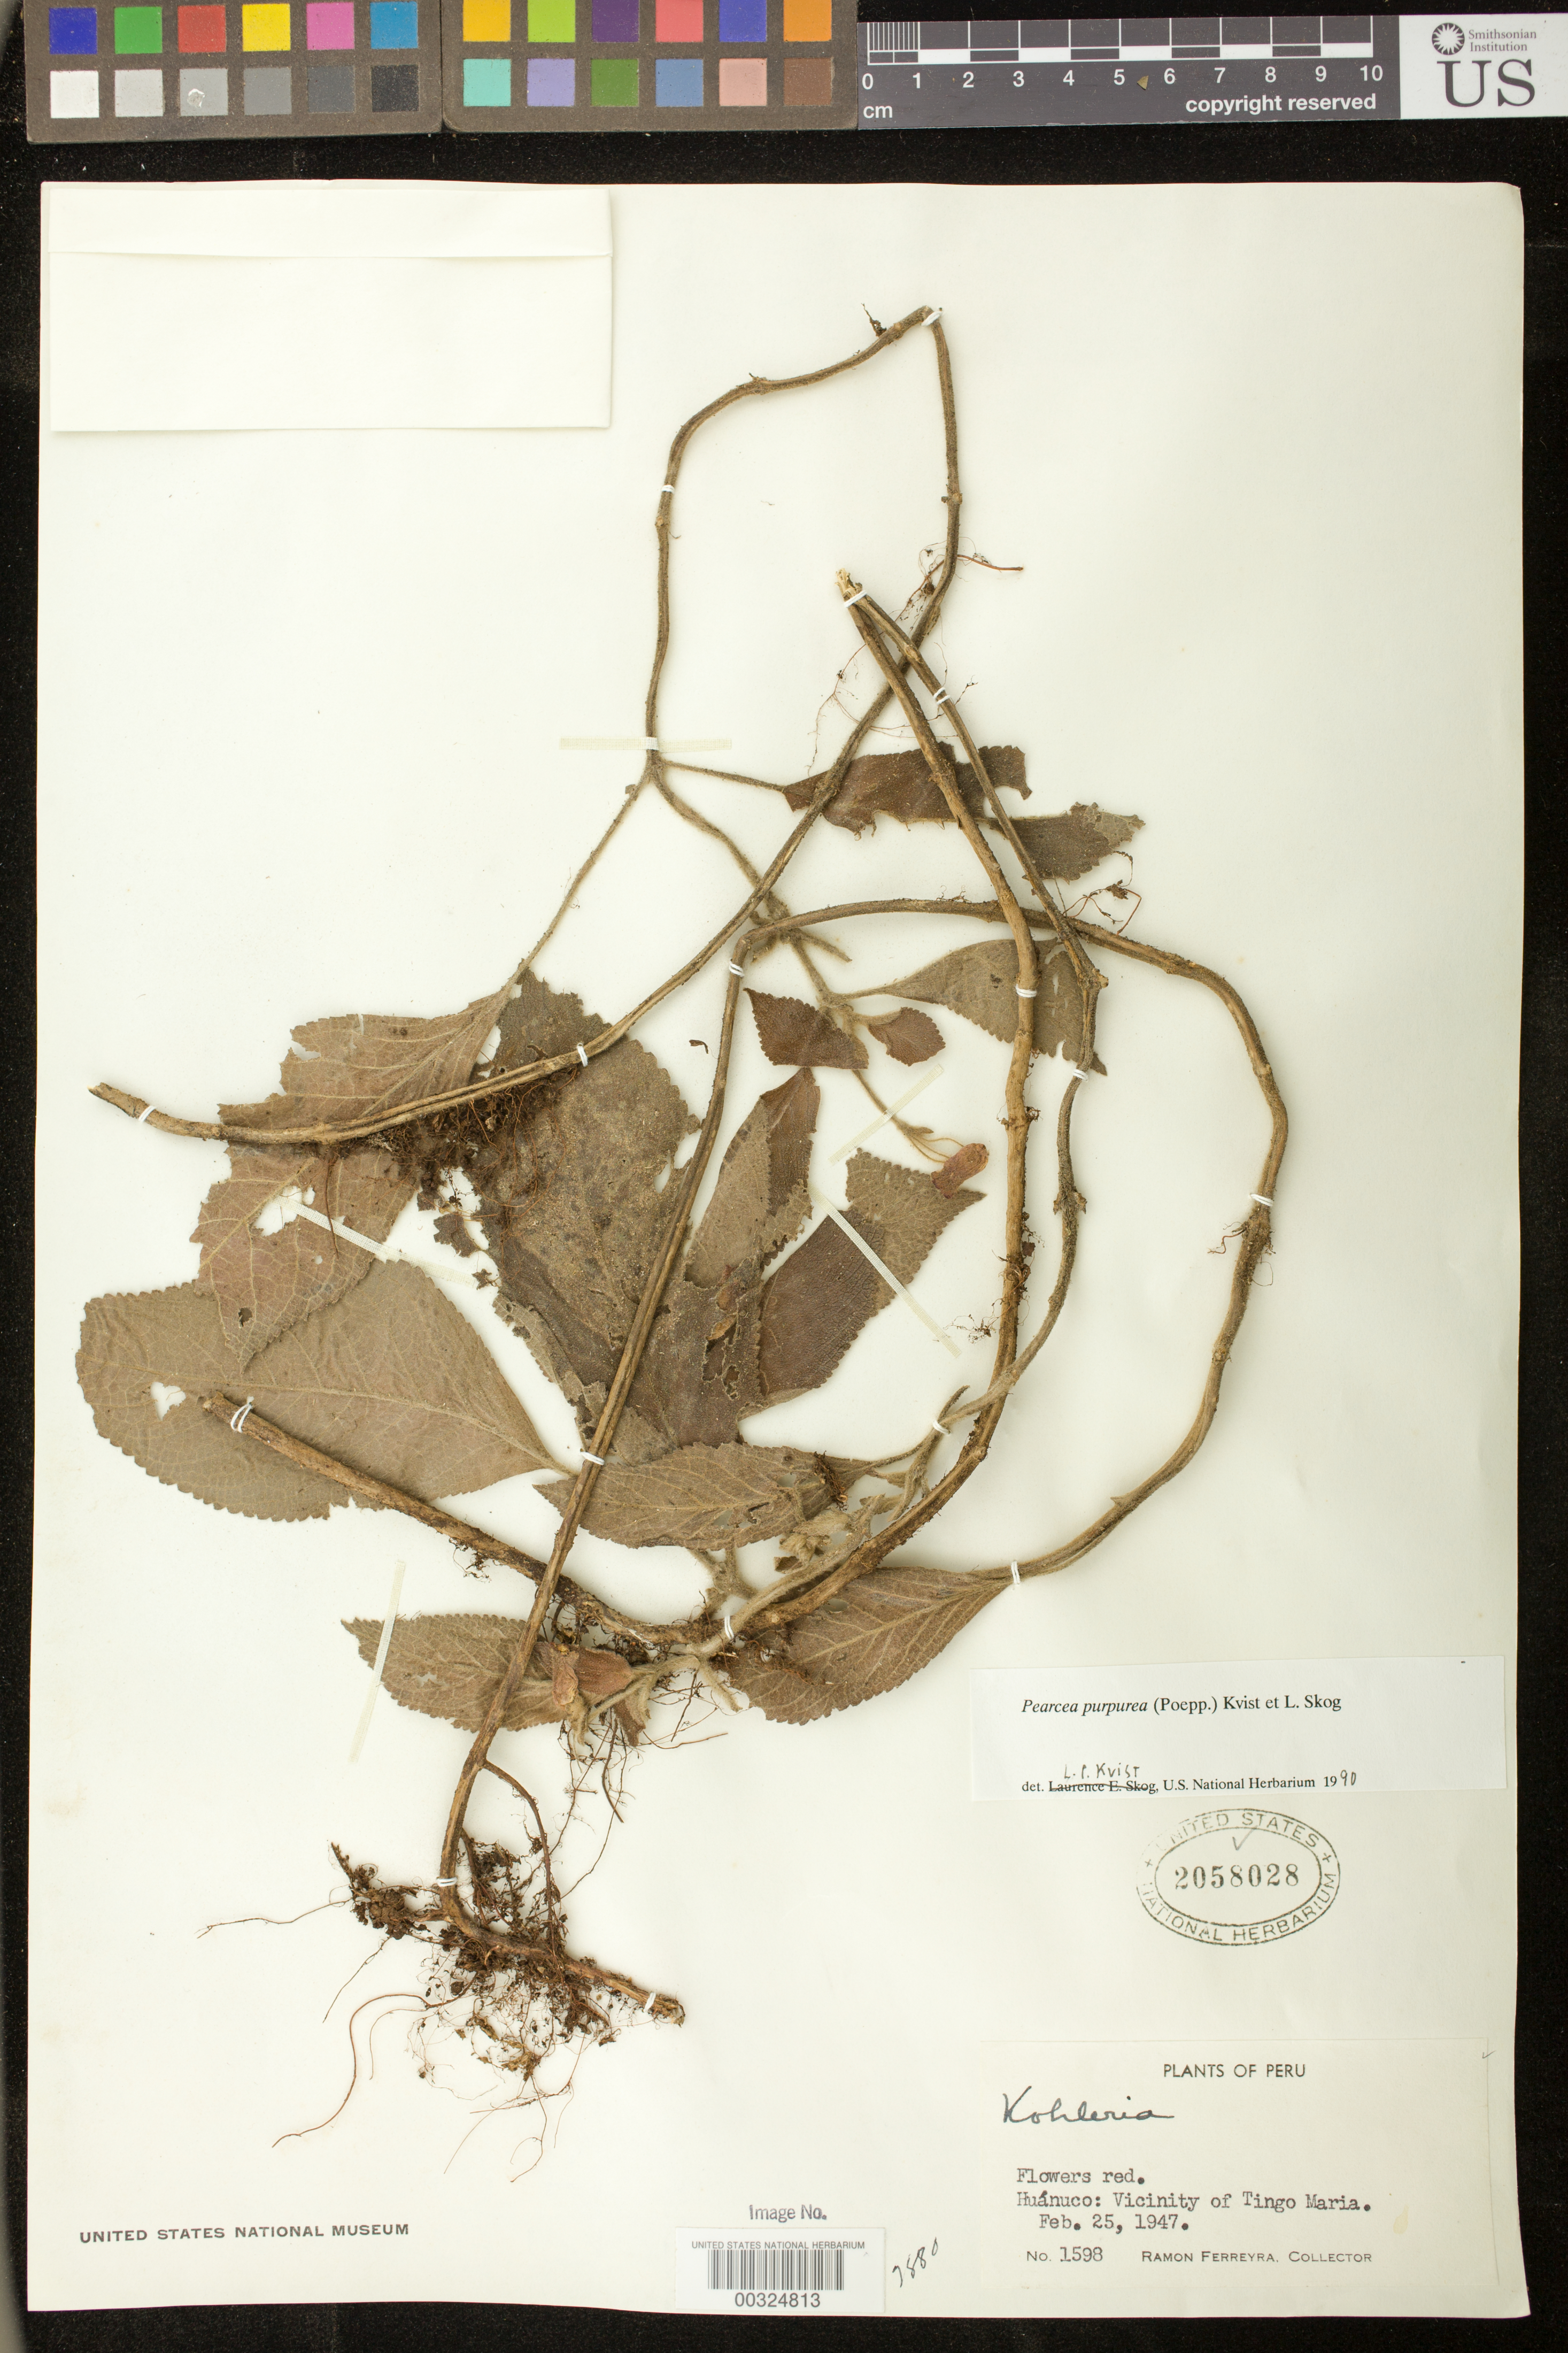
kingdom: Plantae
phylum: Tracheophyta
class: Magnoliopsida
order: Lamiales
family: Gesneriaceae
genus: Pearcea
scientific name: Pearcea purpurea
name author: (Poepp.) L.P. Kvist & L.E. Skog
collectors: R. A. Ferreyra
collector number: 1598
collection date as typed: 25 Feb 1947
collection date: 1947-02-25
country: Peru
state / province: Huánuco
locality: Vicinity of Tingo Maria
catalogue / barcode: US 2058028